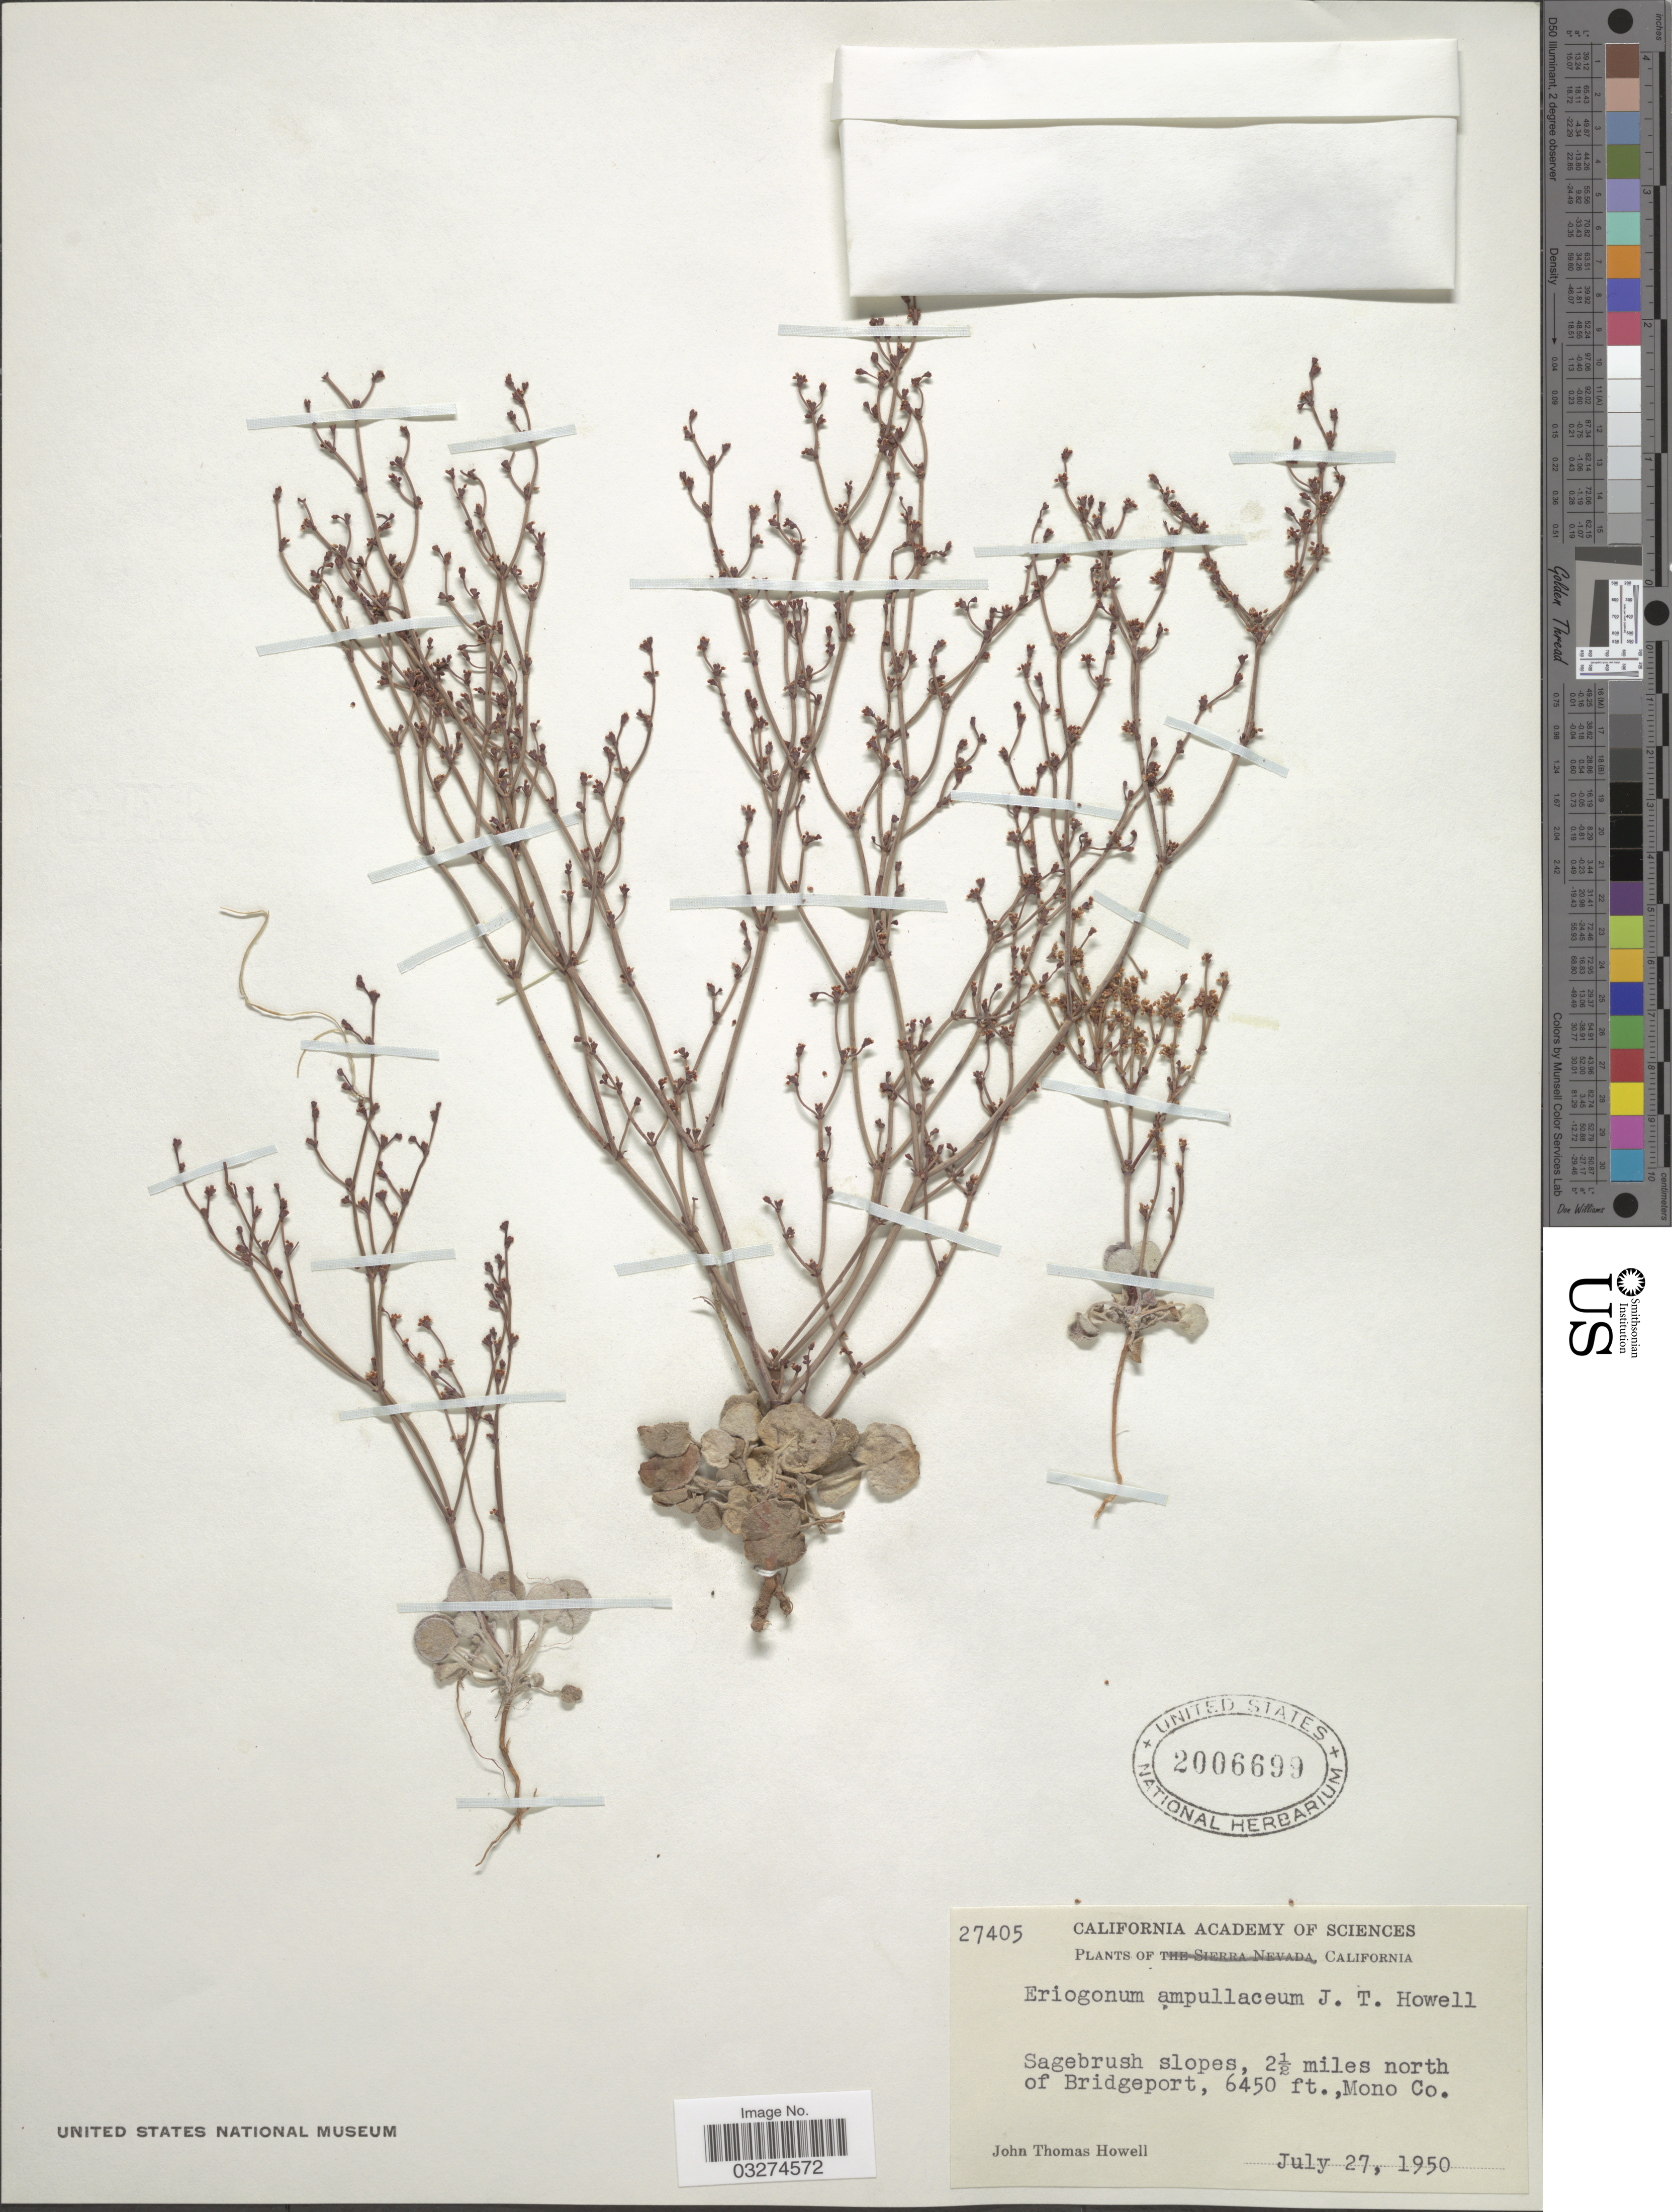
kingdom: Plantae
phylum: Tracheophyta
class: Magnoliopsida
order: Caryophyllales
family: Polygonaceae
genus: Eriogonum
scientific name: Eriogonum ampullaceum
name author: J.T. Howell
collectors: J. T. Howell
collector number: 27405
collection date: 1950-07-27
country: United States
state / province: California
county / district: Mono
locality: Sagebrush slopes, 2½ miles north of Bridgeport. Mono Co.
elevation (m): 1966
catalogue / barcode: US 2006699